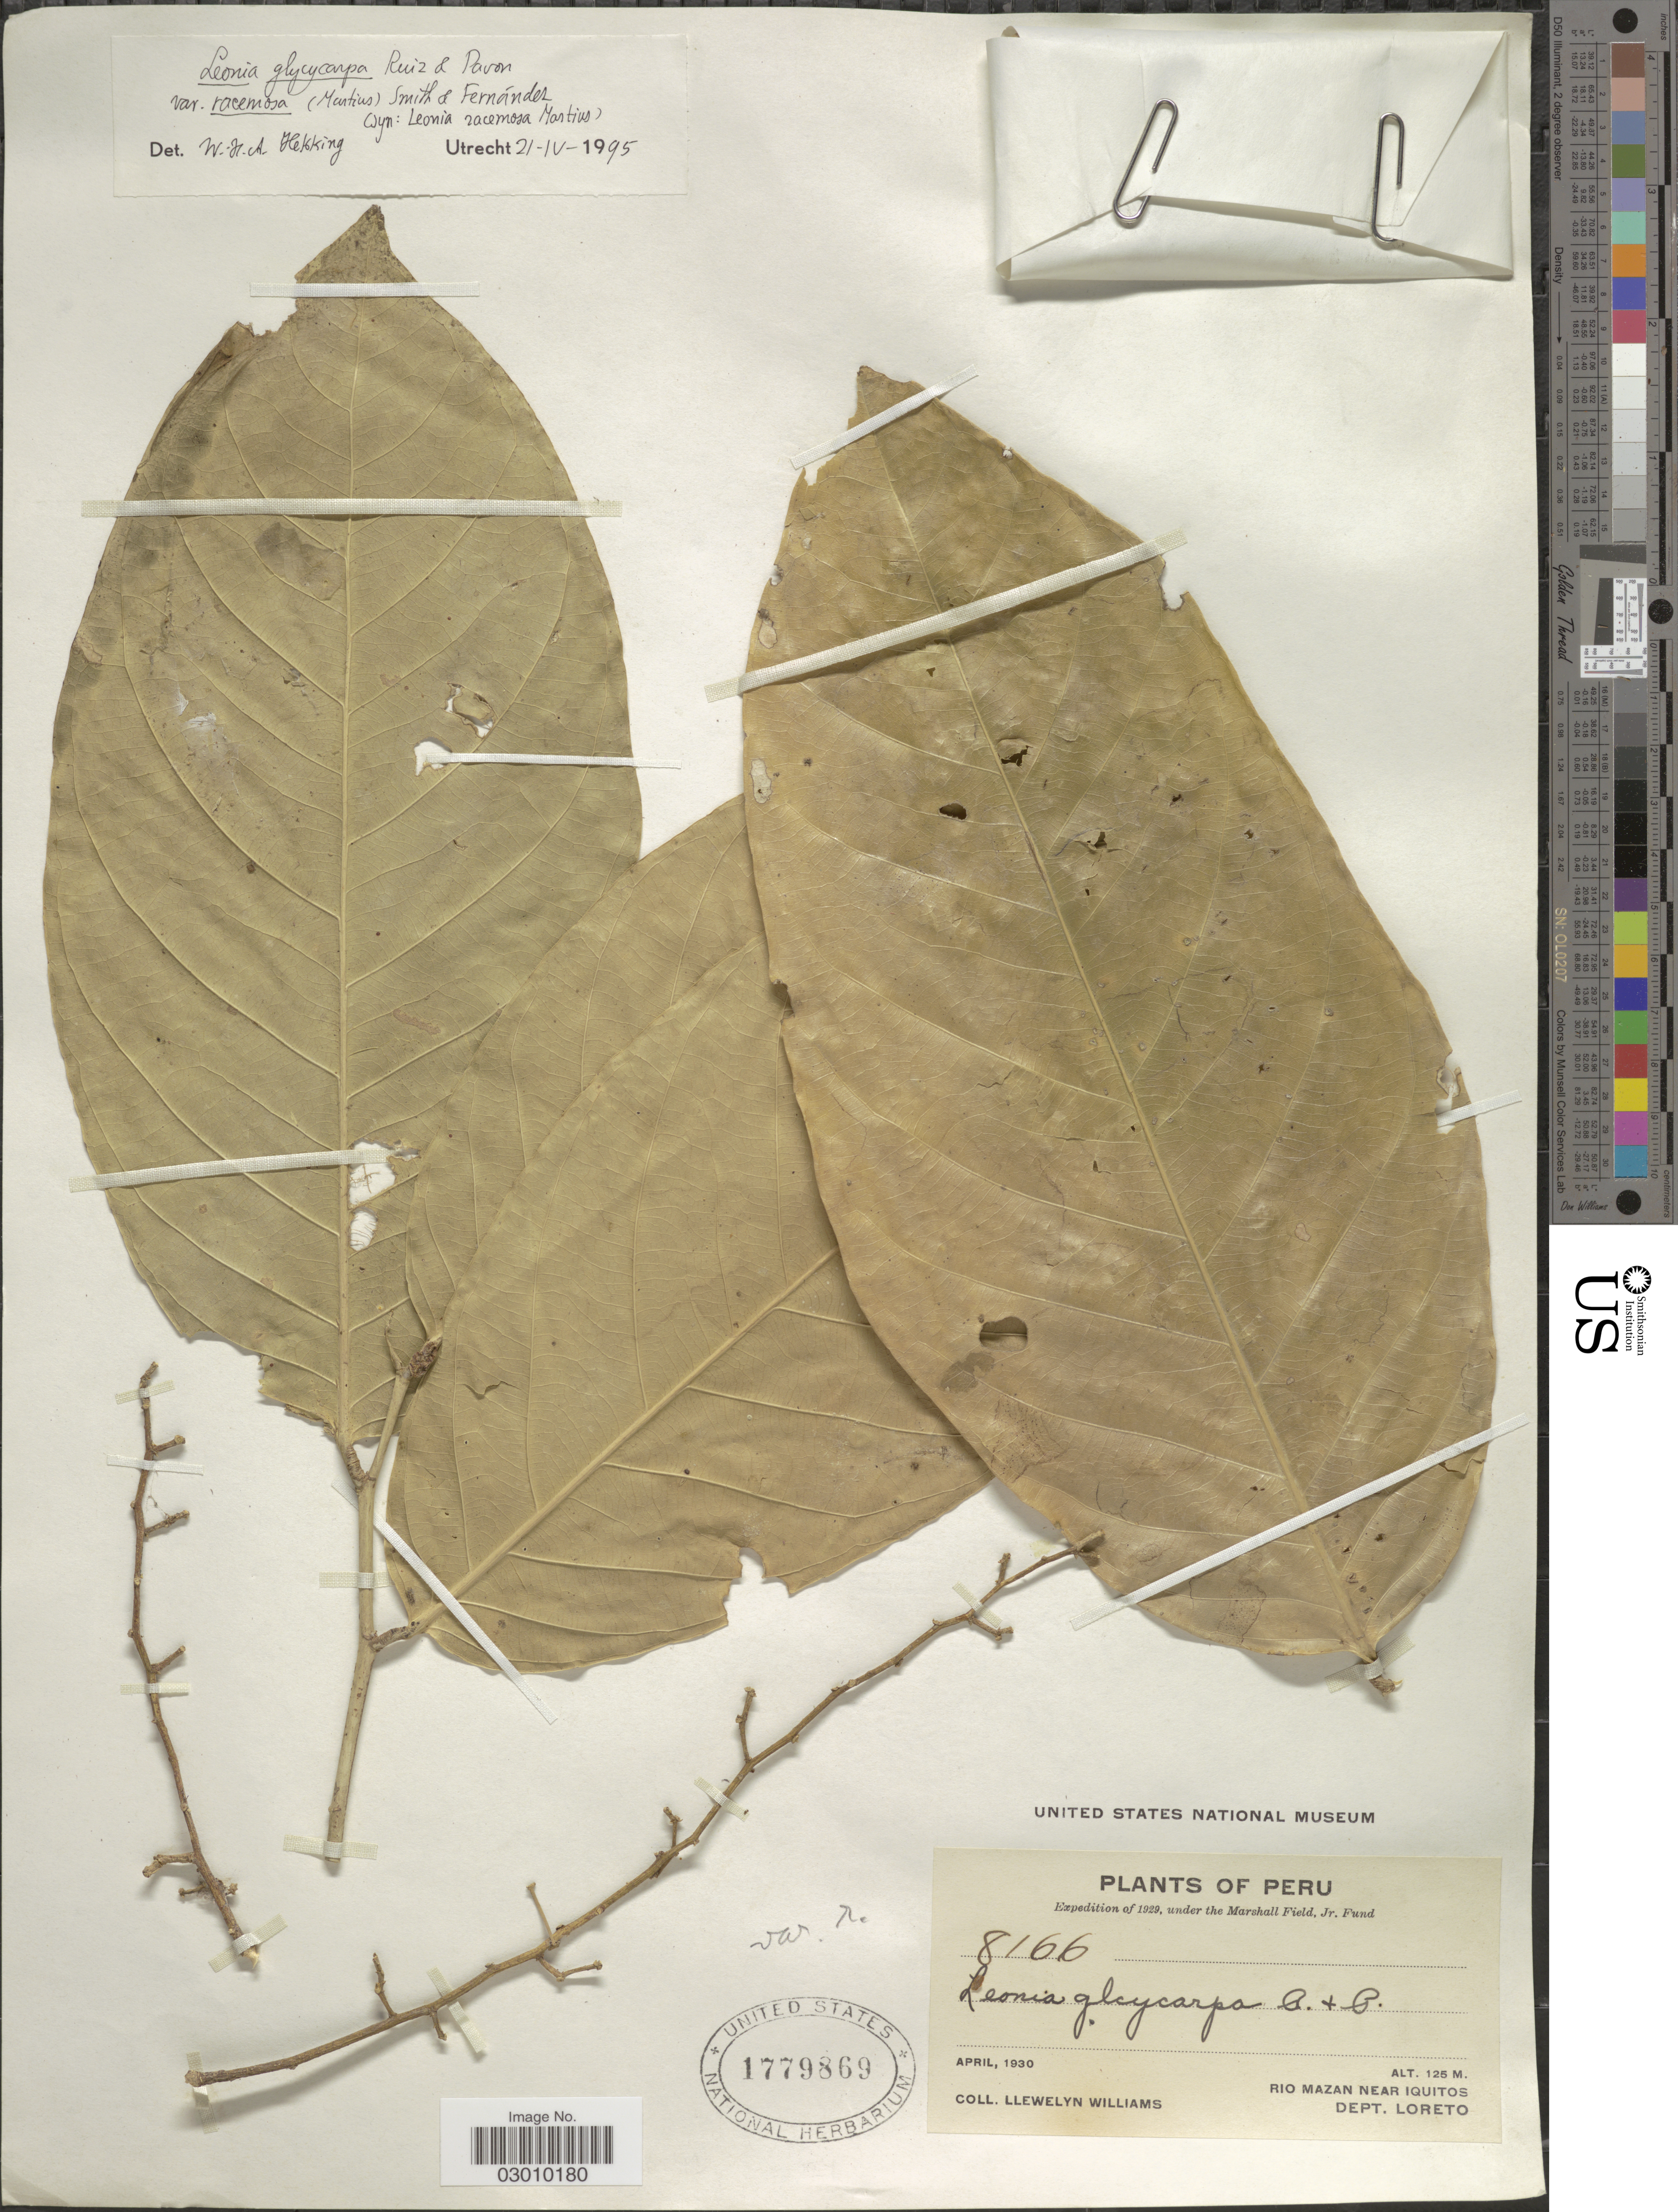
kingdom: Plantae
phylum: Tracheophyta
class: Magnoliopsida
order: Malpighiales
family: Violaceae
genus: Leonia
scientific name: Leonia glycycarpa var. racemosa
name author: (Mart.) L.B. Sm. & A. Fernández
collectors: Ll. Williams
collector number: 8166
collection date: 1930-04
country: Peru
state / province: Loreto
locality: Rio Mazan near Iquitos. Dept. Loreto.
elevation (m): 125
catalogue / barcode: US 1779869